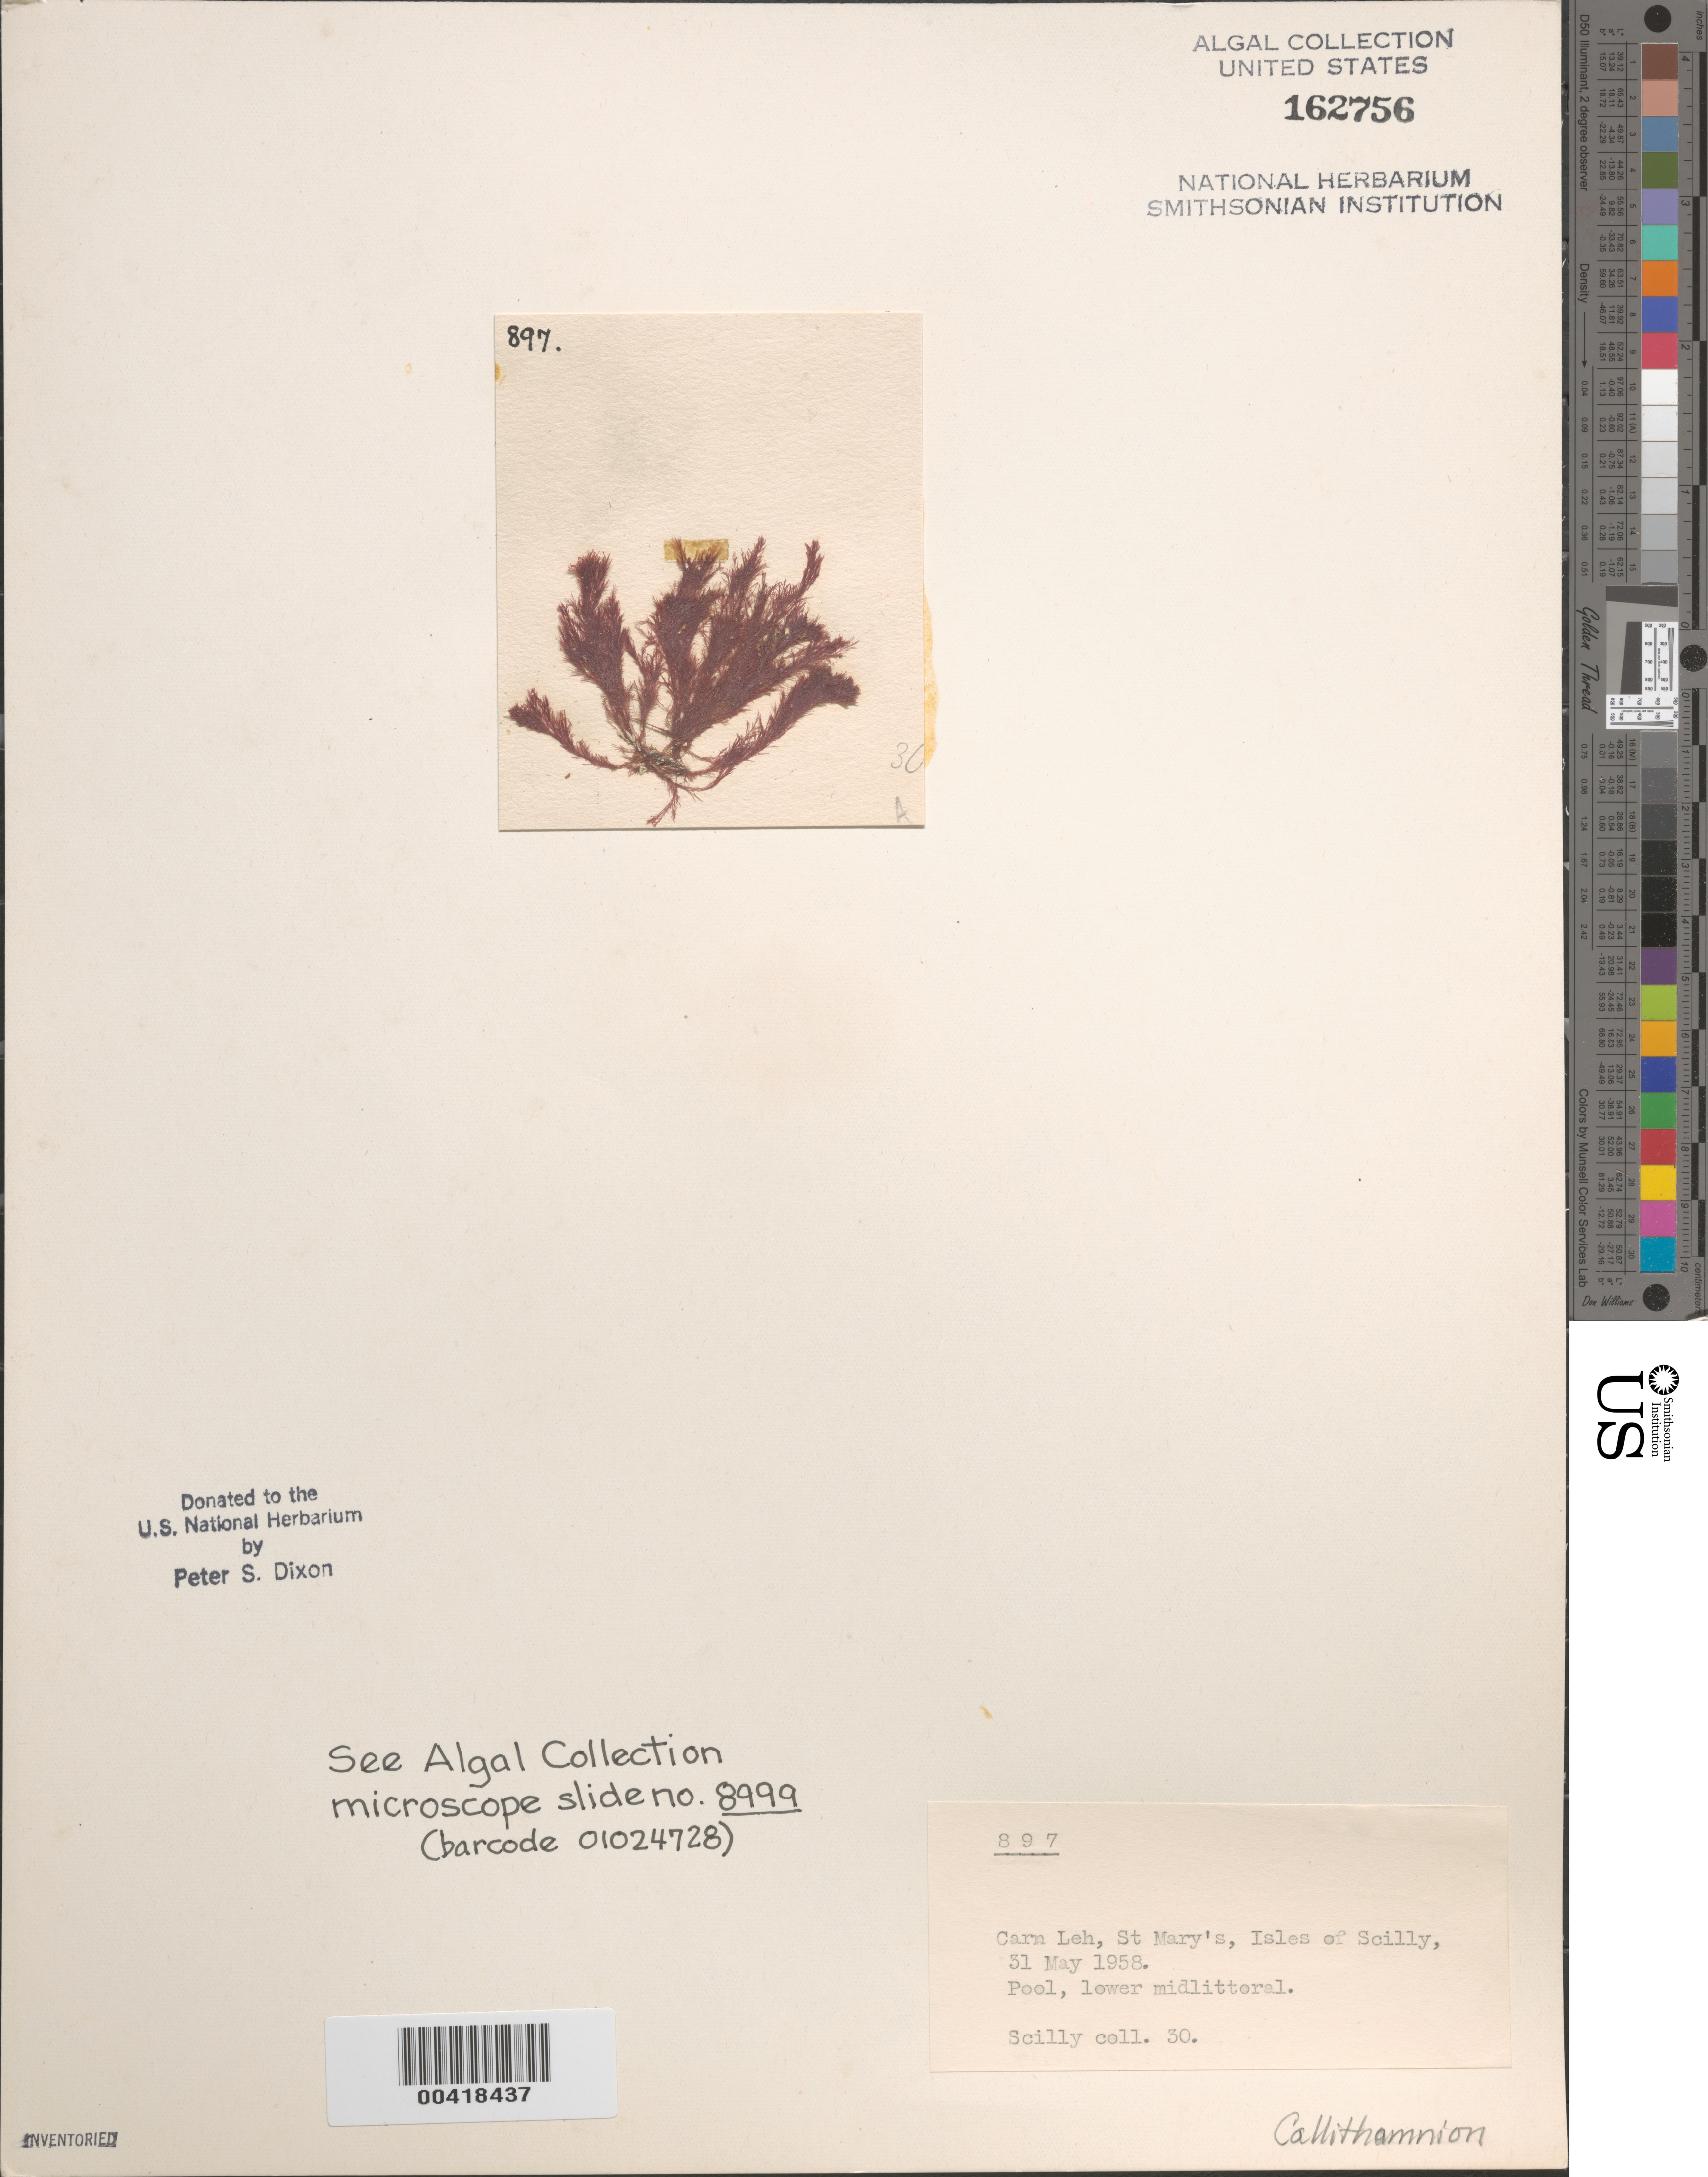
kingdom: Plantae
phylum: Rhodophyta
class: Florideophyceae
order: Ceramiales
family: Callithamniaceae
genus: Callithamnion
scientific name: Callithamnion sp.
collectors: P. S. Dixon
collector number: PSD 897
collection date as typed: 31 May 1958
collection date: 1958-05-31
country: United Kingdom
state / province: England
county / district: Council of the Isles of Scilly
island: St. Mary's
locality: Carn Leh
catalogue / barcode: US 162756